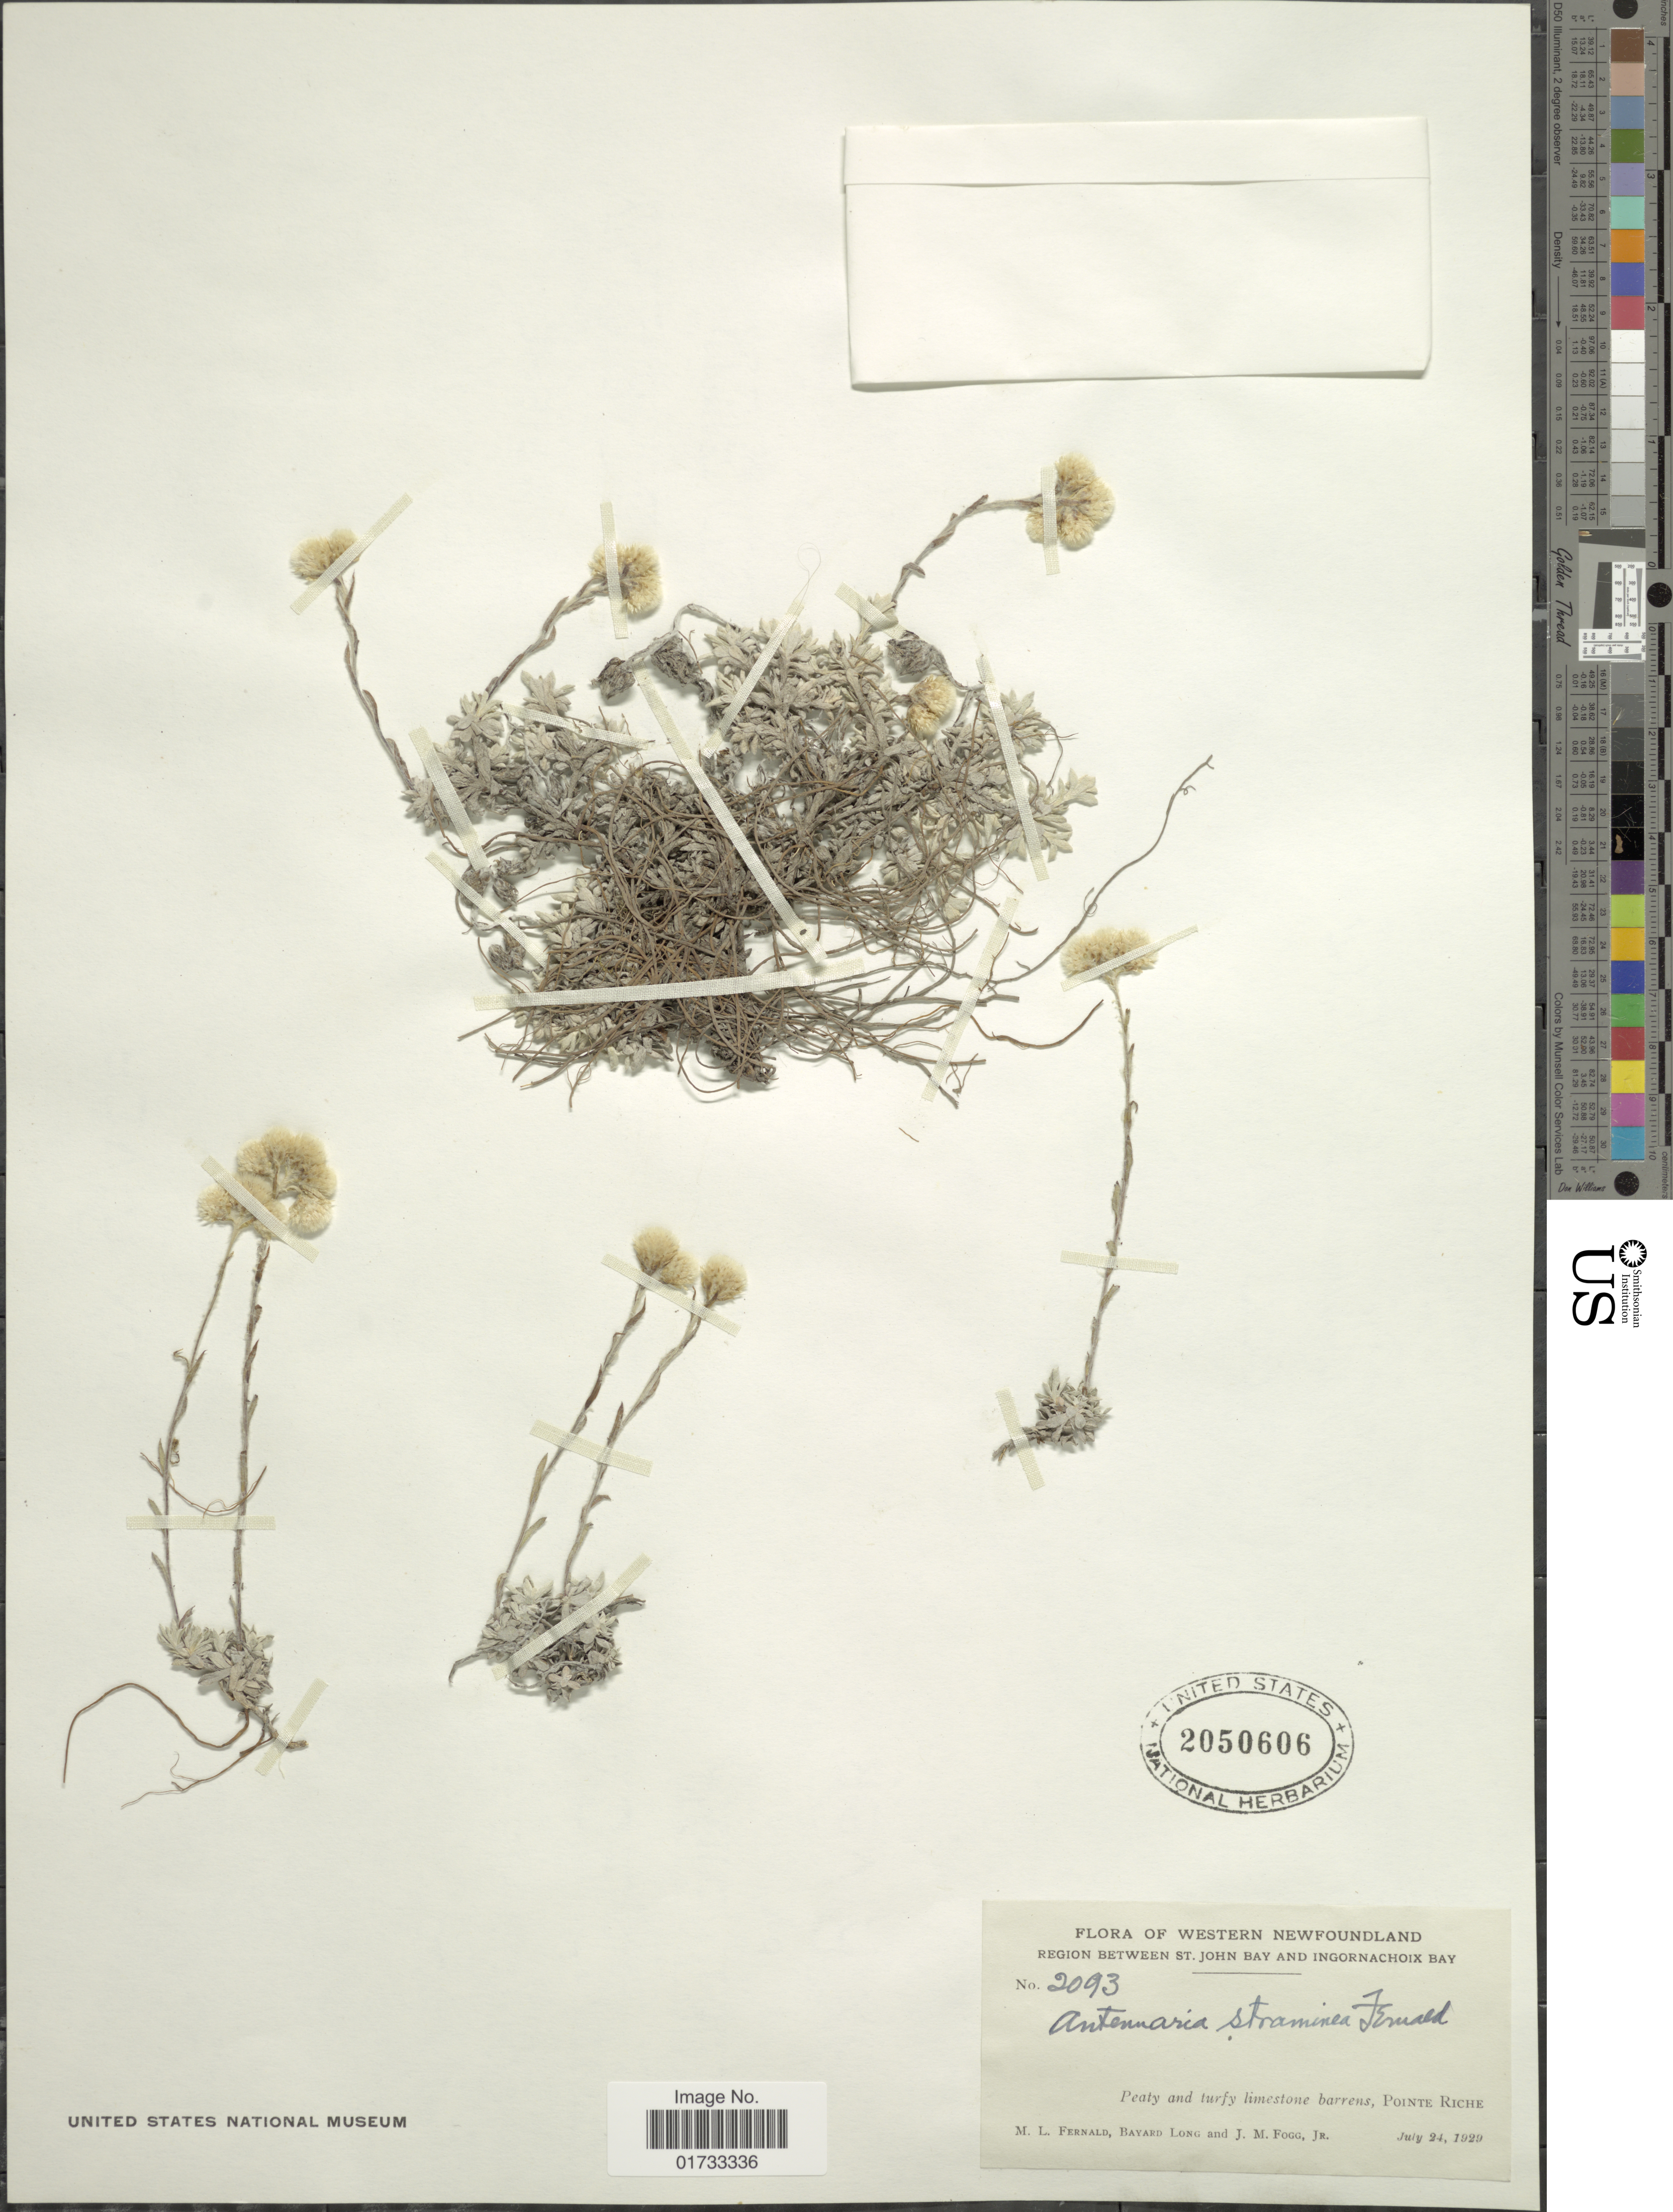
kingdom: Plantae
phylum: Tracheophyta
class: Magnoliopsida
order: Asterales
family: Asteraceae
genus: Antennaria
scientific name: Antennaria straminea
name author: Fernald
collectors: M. L. Fernald, B. Long & J. Fogg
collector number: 2093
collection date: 1929-07-24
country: Canada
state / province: Newfoundland and Labrador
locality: Western Newfoundland, region between St. John Bay and Ignornachoix Bay, Peaty and turfy limestone barrens, Pointe Richie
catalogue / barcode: US 2050606